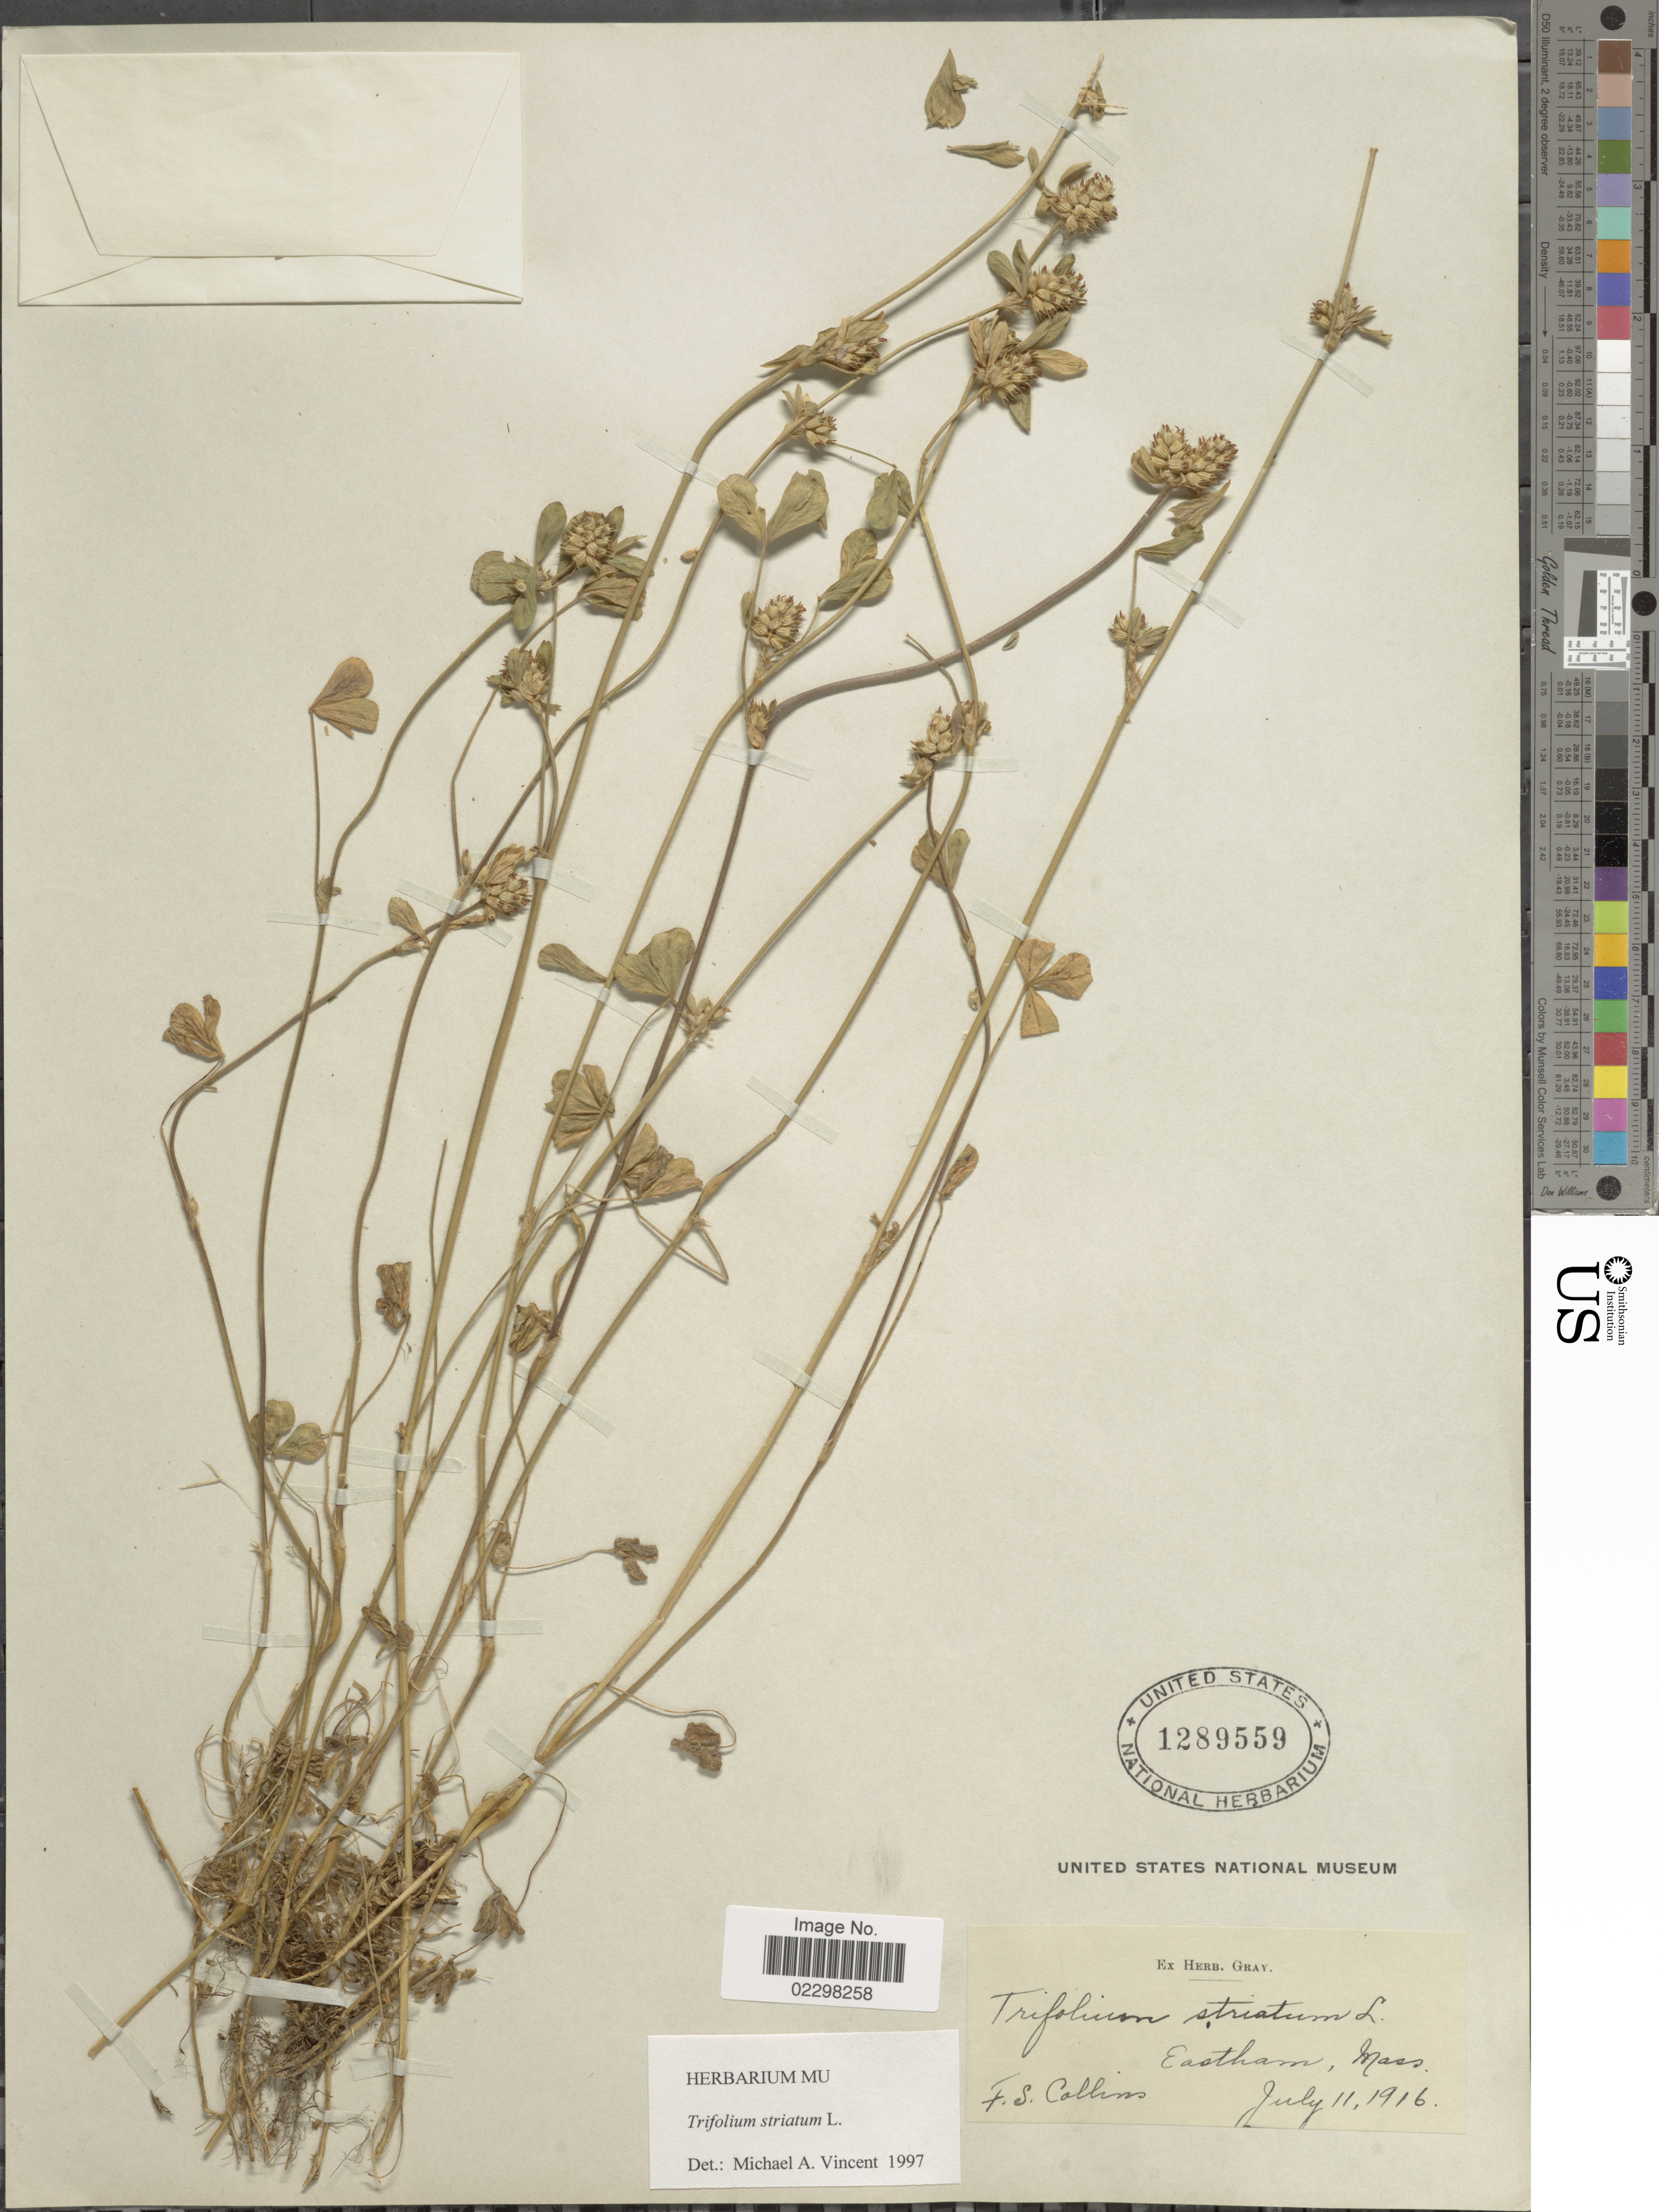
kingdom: Plantae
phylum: Tracheophyta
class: Magnoliopsida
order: Fabales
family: Fabaceae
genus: Trifolium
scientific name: Trifolium striatum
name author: L.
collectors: F. Collins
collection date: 1916-07-11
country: United States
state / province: Massachusetts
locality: Eastham, Mass.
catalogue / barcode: US 1289559